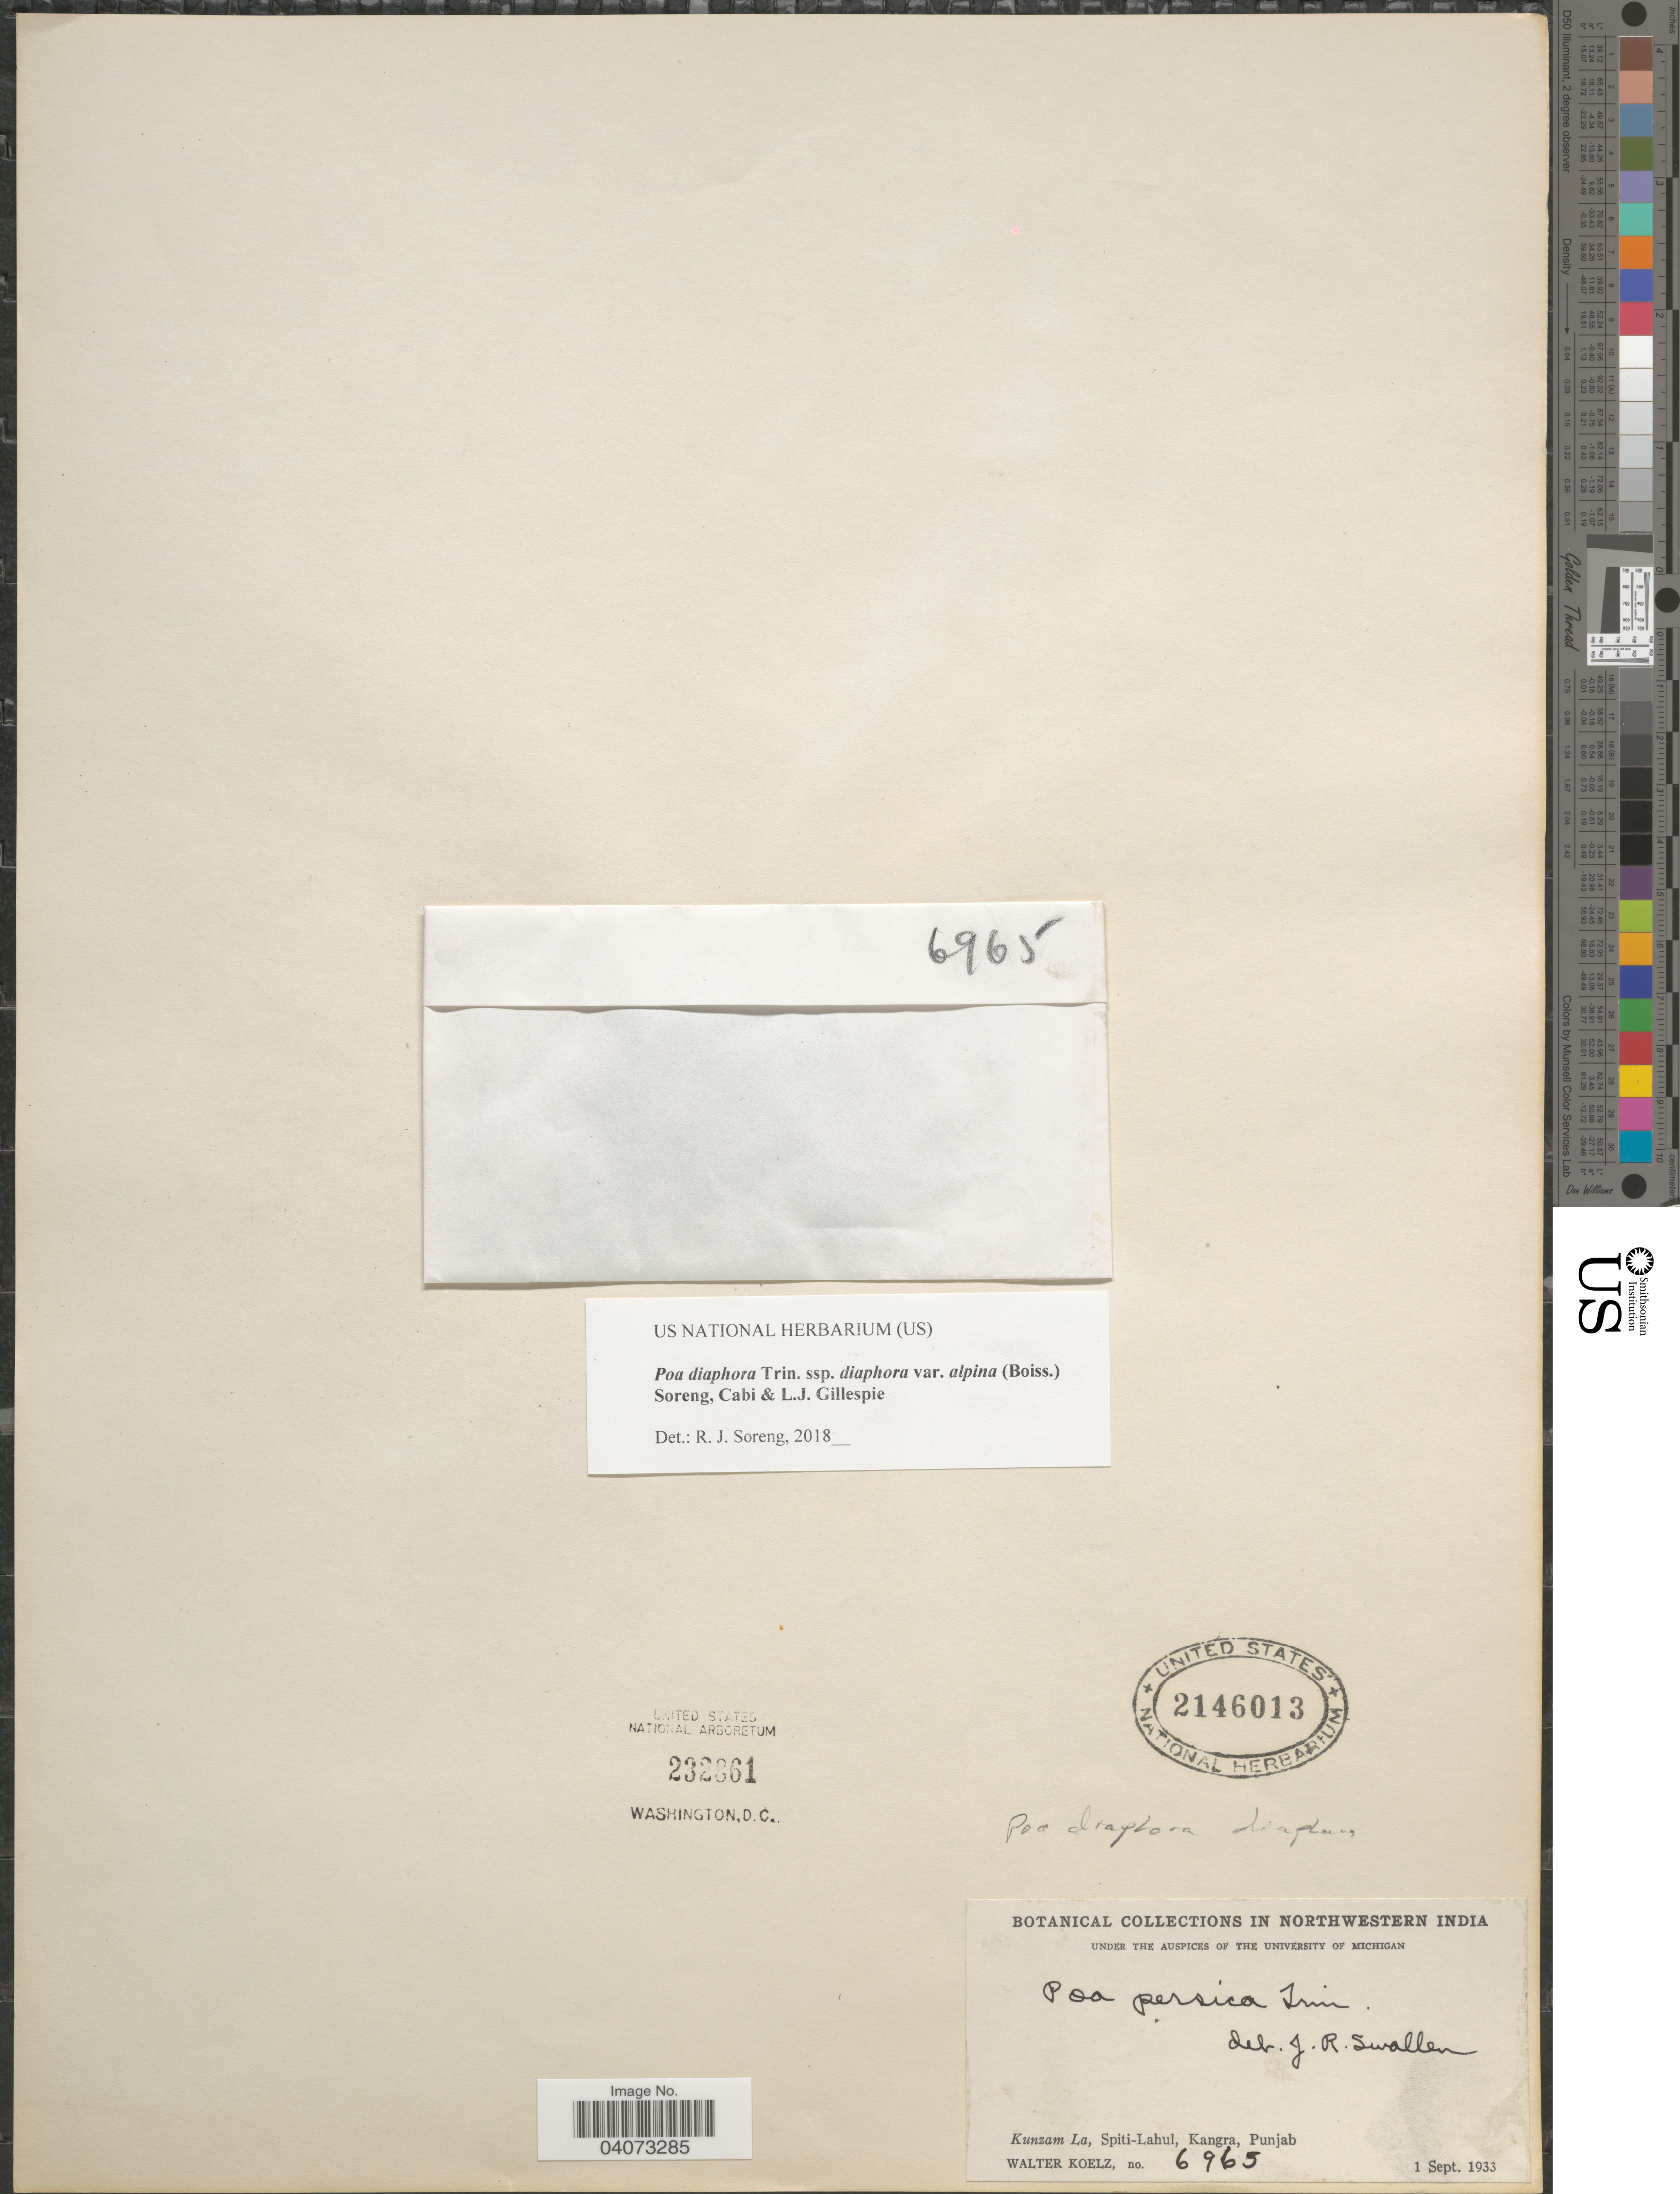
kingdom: Plantae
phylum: Tracheophyta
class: Liliopsida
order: Poales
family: Poaceae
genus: Poa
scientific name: Poa diaphora subsp. diaphora var. alpina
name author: (Boiss.) Soreng et al.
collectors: W. N. Koelz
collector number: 6965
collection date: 1933-09-01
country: India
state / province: Punjab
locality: Northwestern India. Kunzam La, Spiti-Lahul, Kangra.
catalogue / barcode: US 2146013